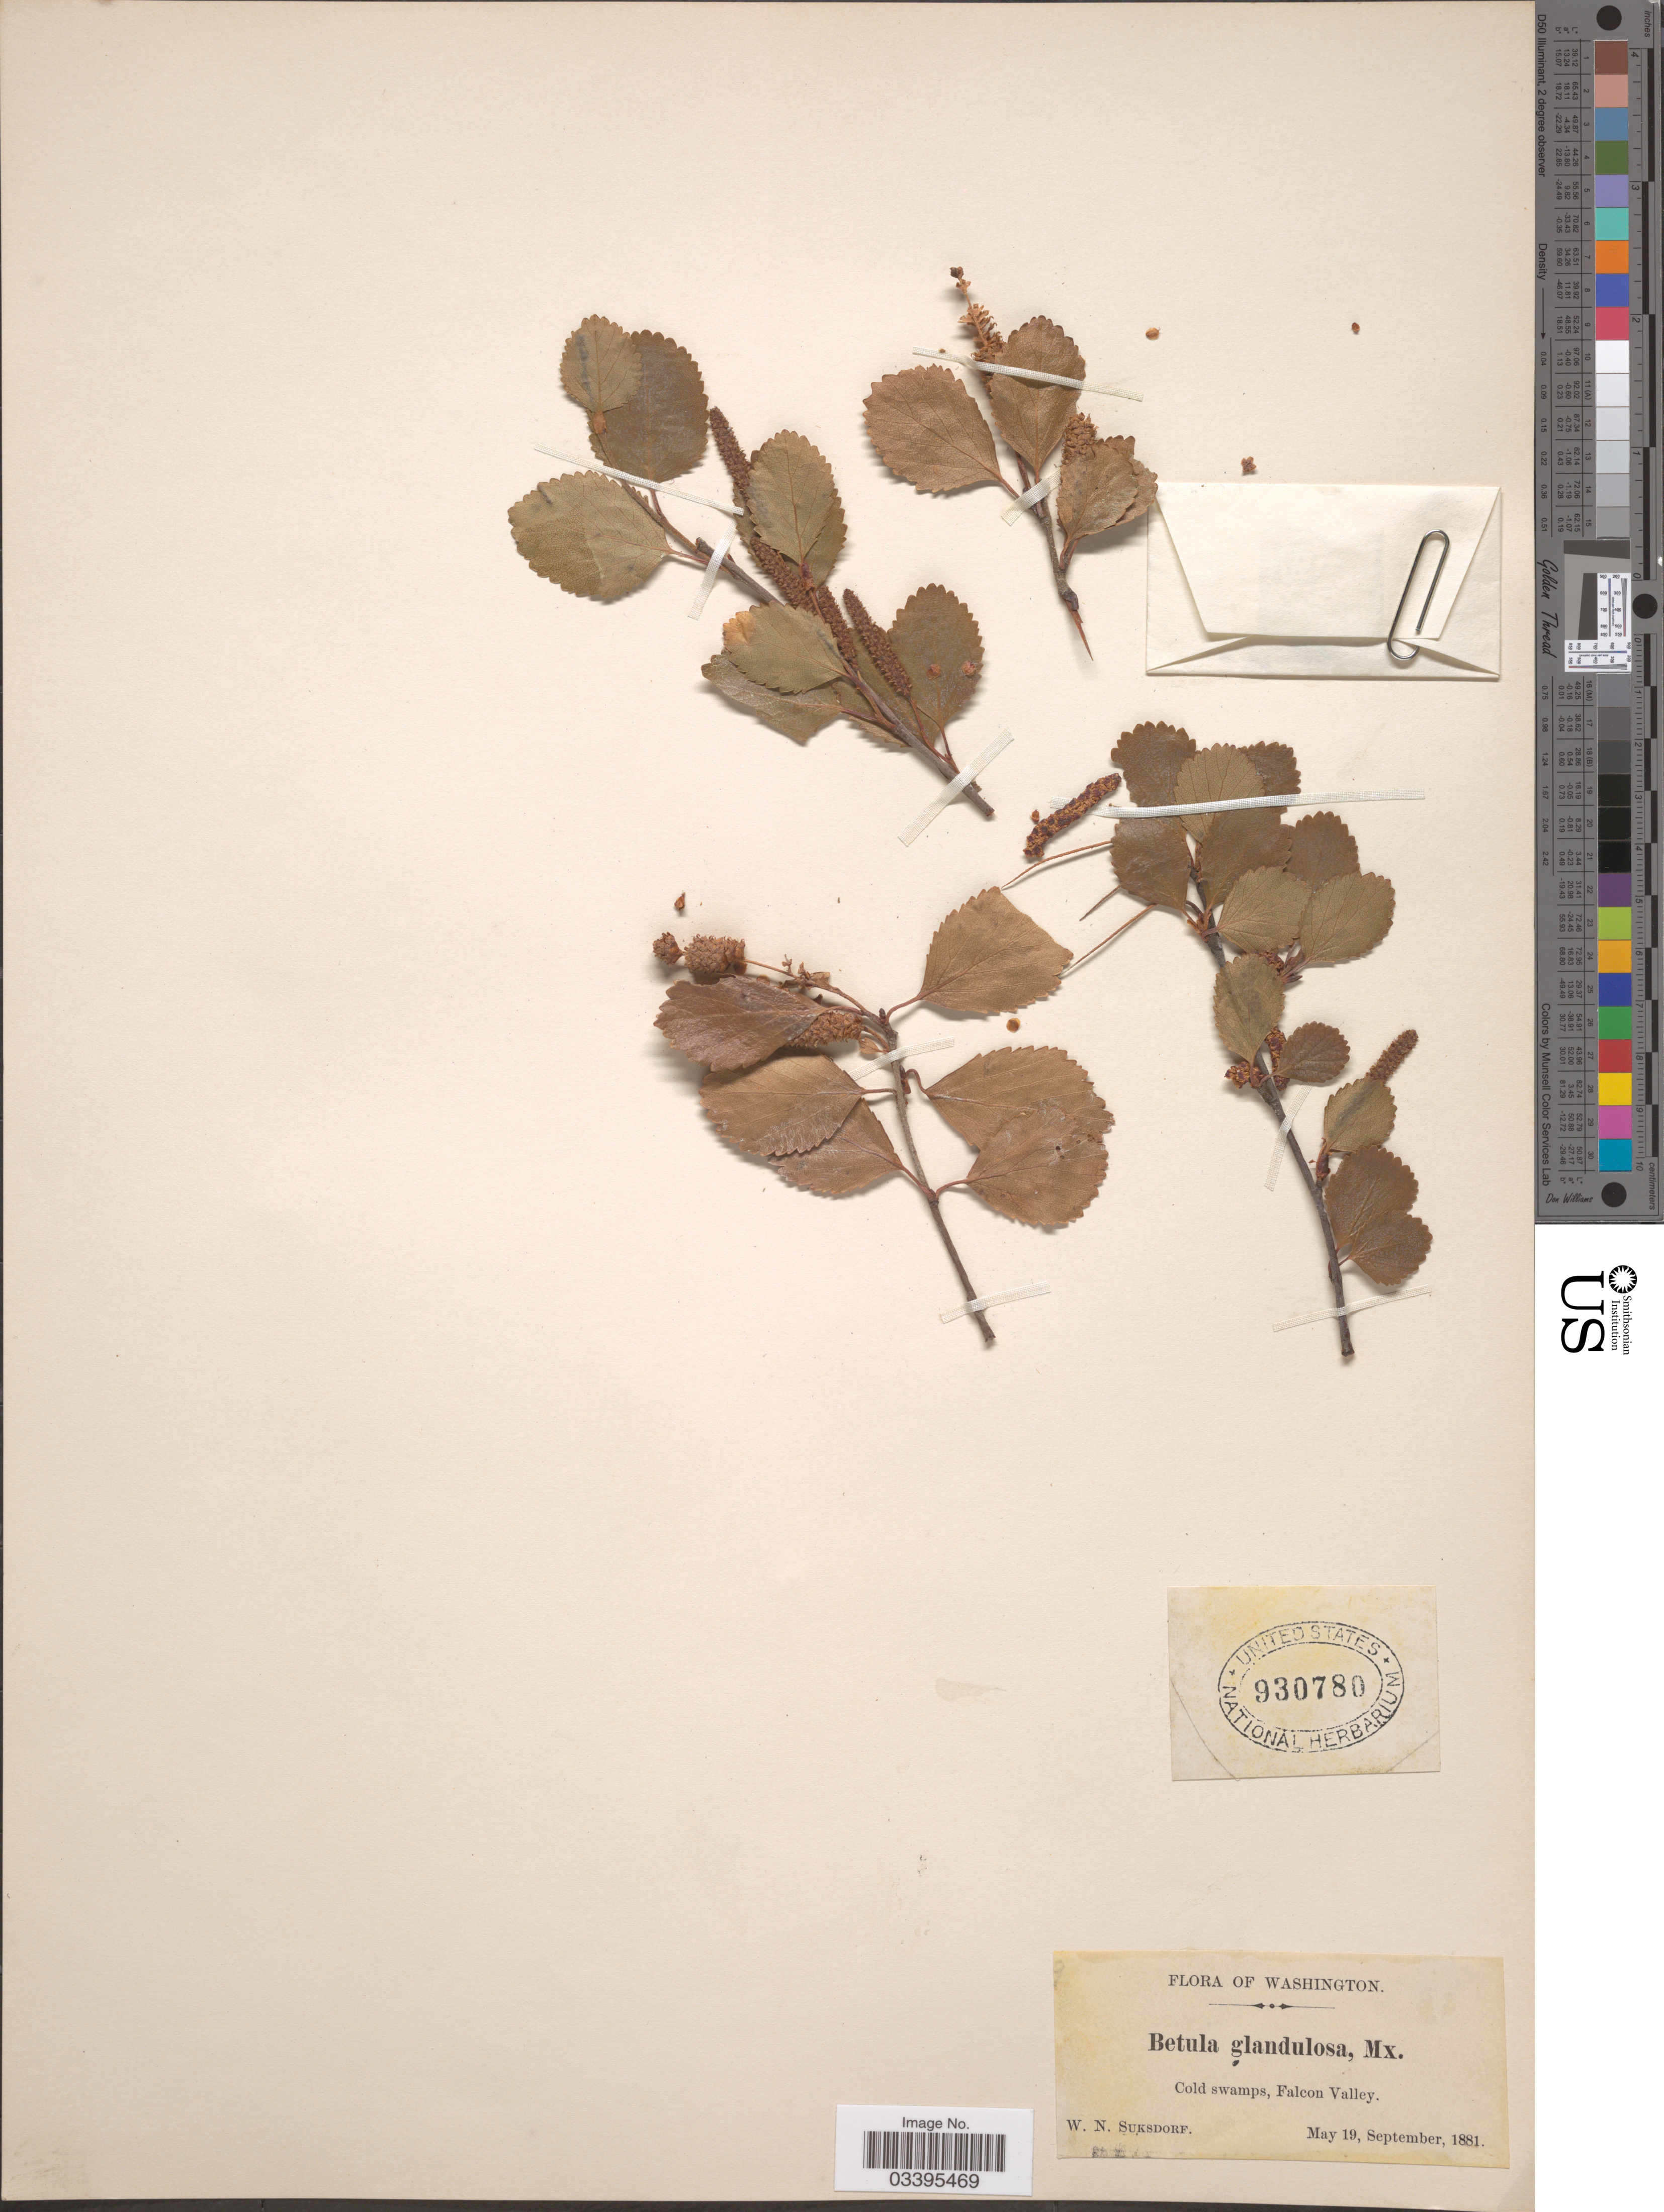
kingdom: Plantae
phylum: Tracheophyta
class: Magnoliopsida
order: Fagales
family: Betulaceae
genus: Betula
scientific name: Betula glandulosa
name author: Michx.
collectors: W. N. Suksdorf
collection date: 1881-05-19/1881-09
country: United States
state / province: Washington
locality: Cold swamps, Falcon Valley.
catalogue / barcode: US 930780